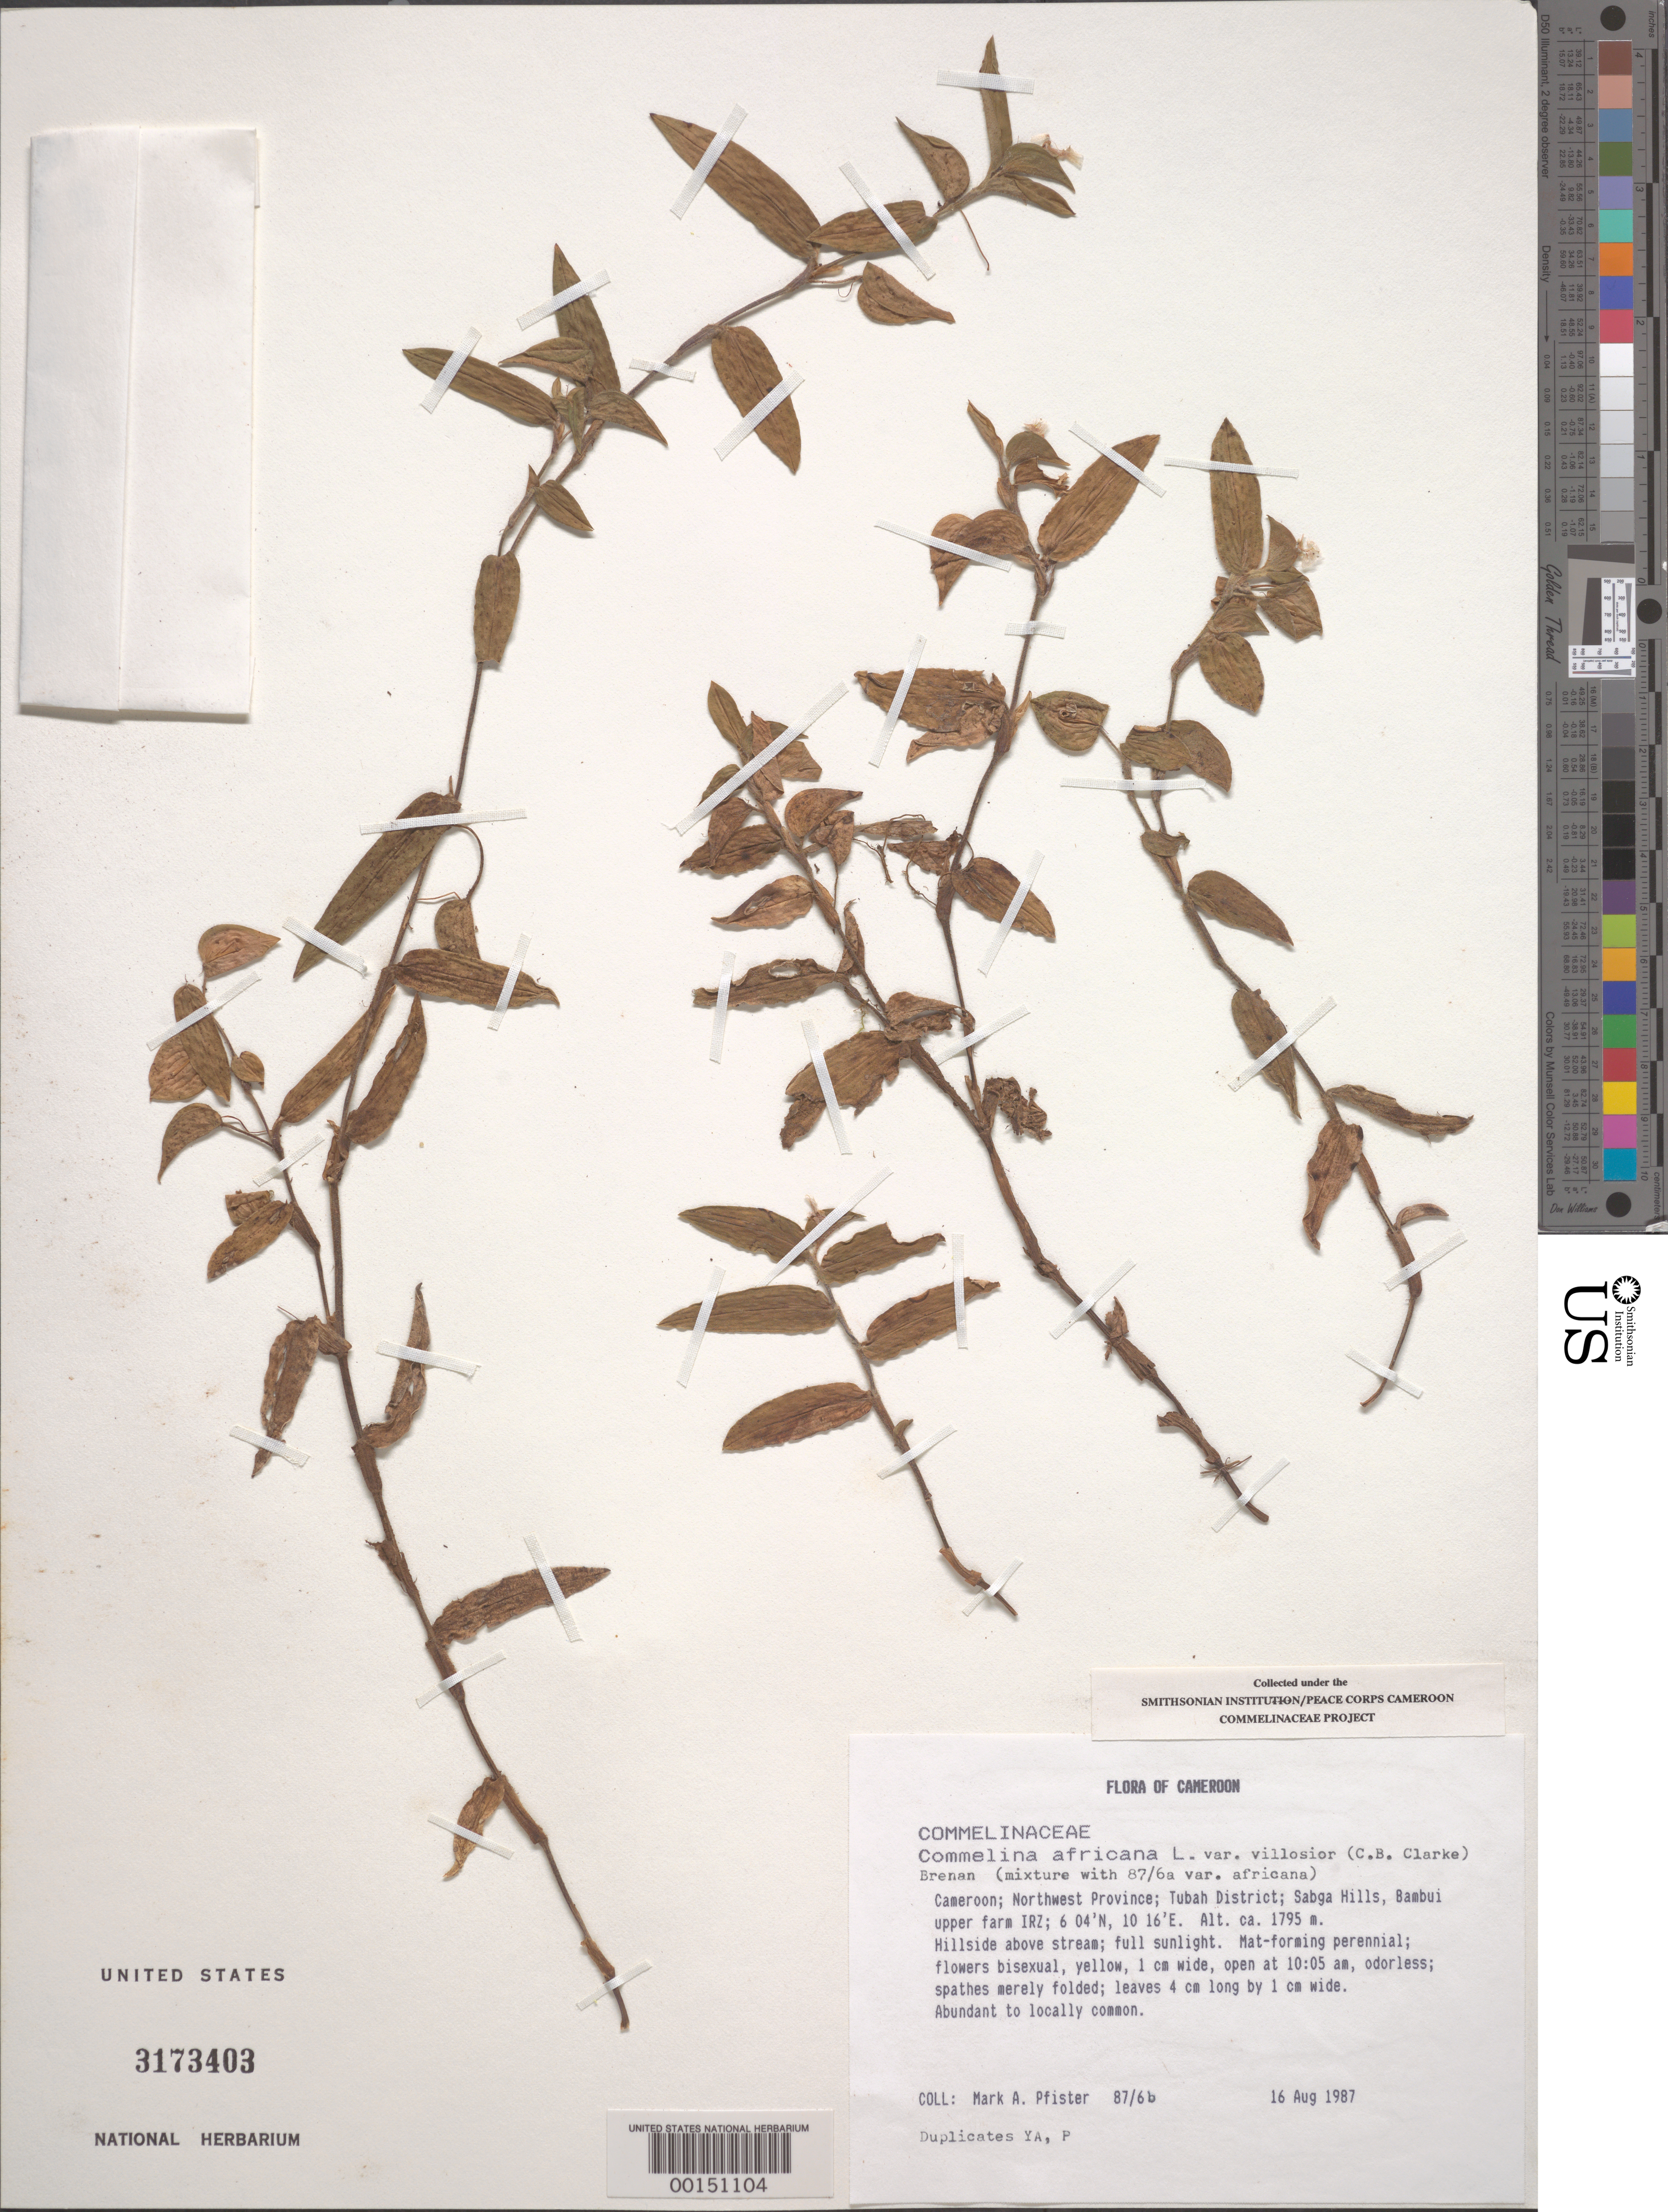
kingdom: Plantae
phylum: Tracheophyta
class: Liliopsida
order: Commelinales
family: Commelinaceae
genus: Commelina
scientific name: Commelina africana var. africana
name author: L.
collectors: M. Pfister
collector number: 87/6b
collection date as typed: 16 Aug 1987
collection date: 1987-08-16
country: Cameroon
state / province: Nord-ouest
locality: Tubah dist. (?), sabga hills, bambui upper farm irz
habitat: Hillside above stream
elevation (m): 1795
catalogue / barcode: US 3173403